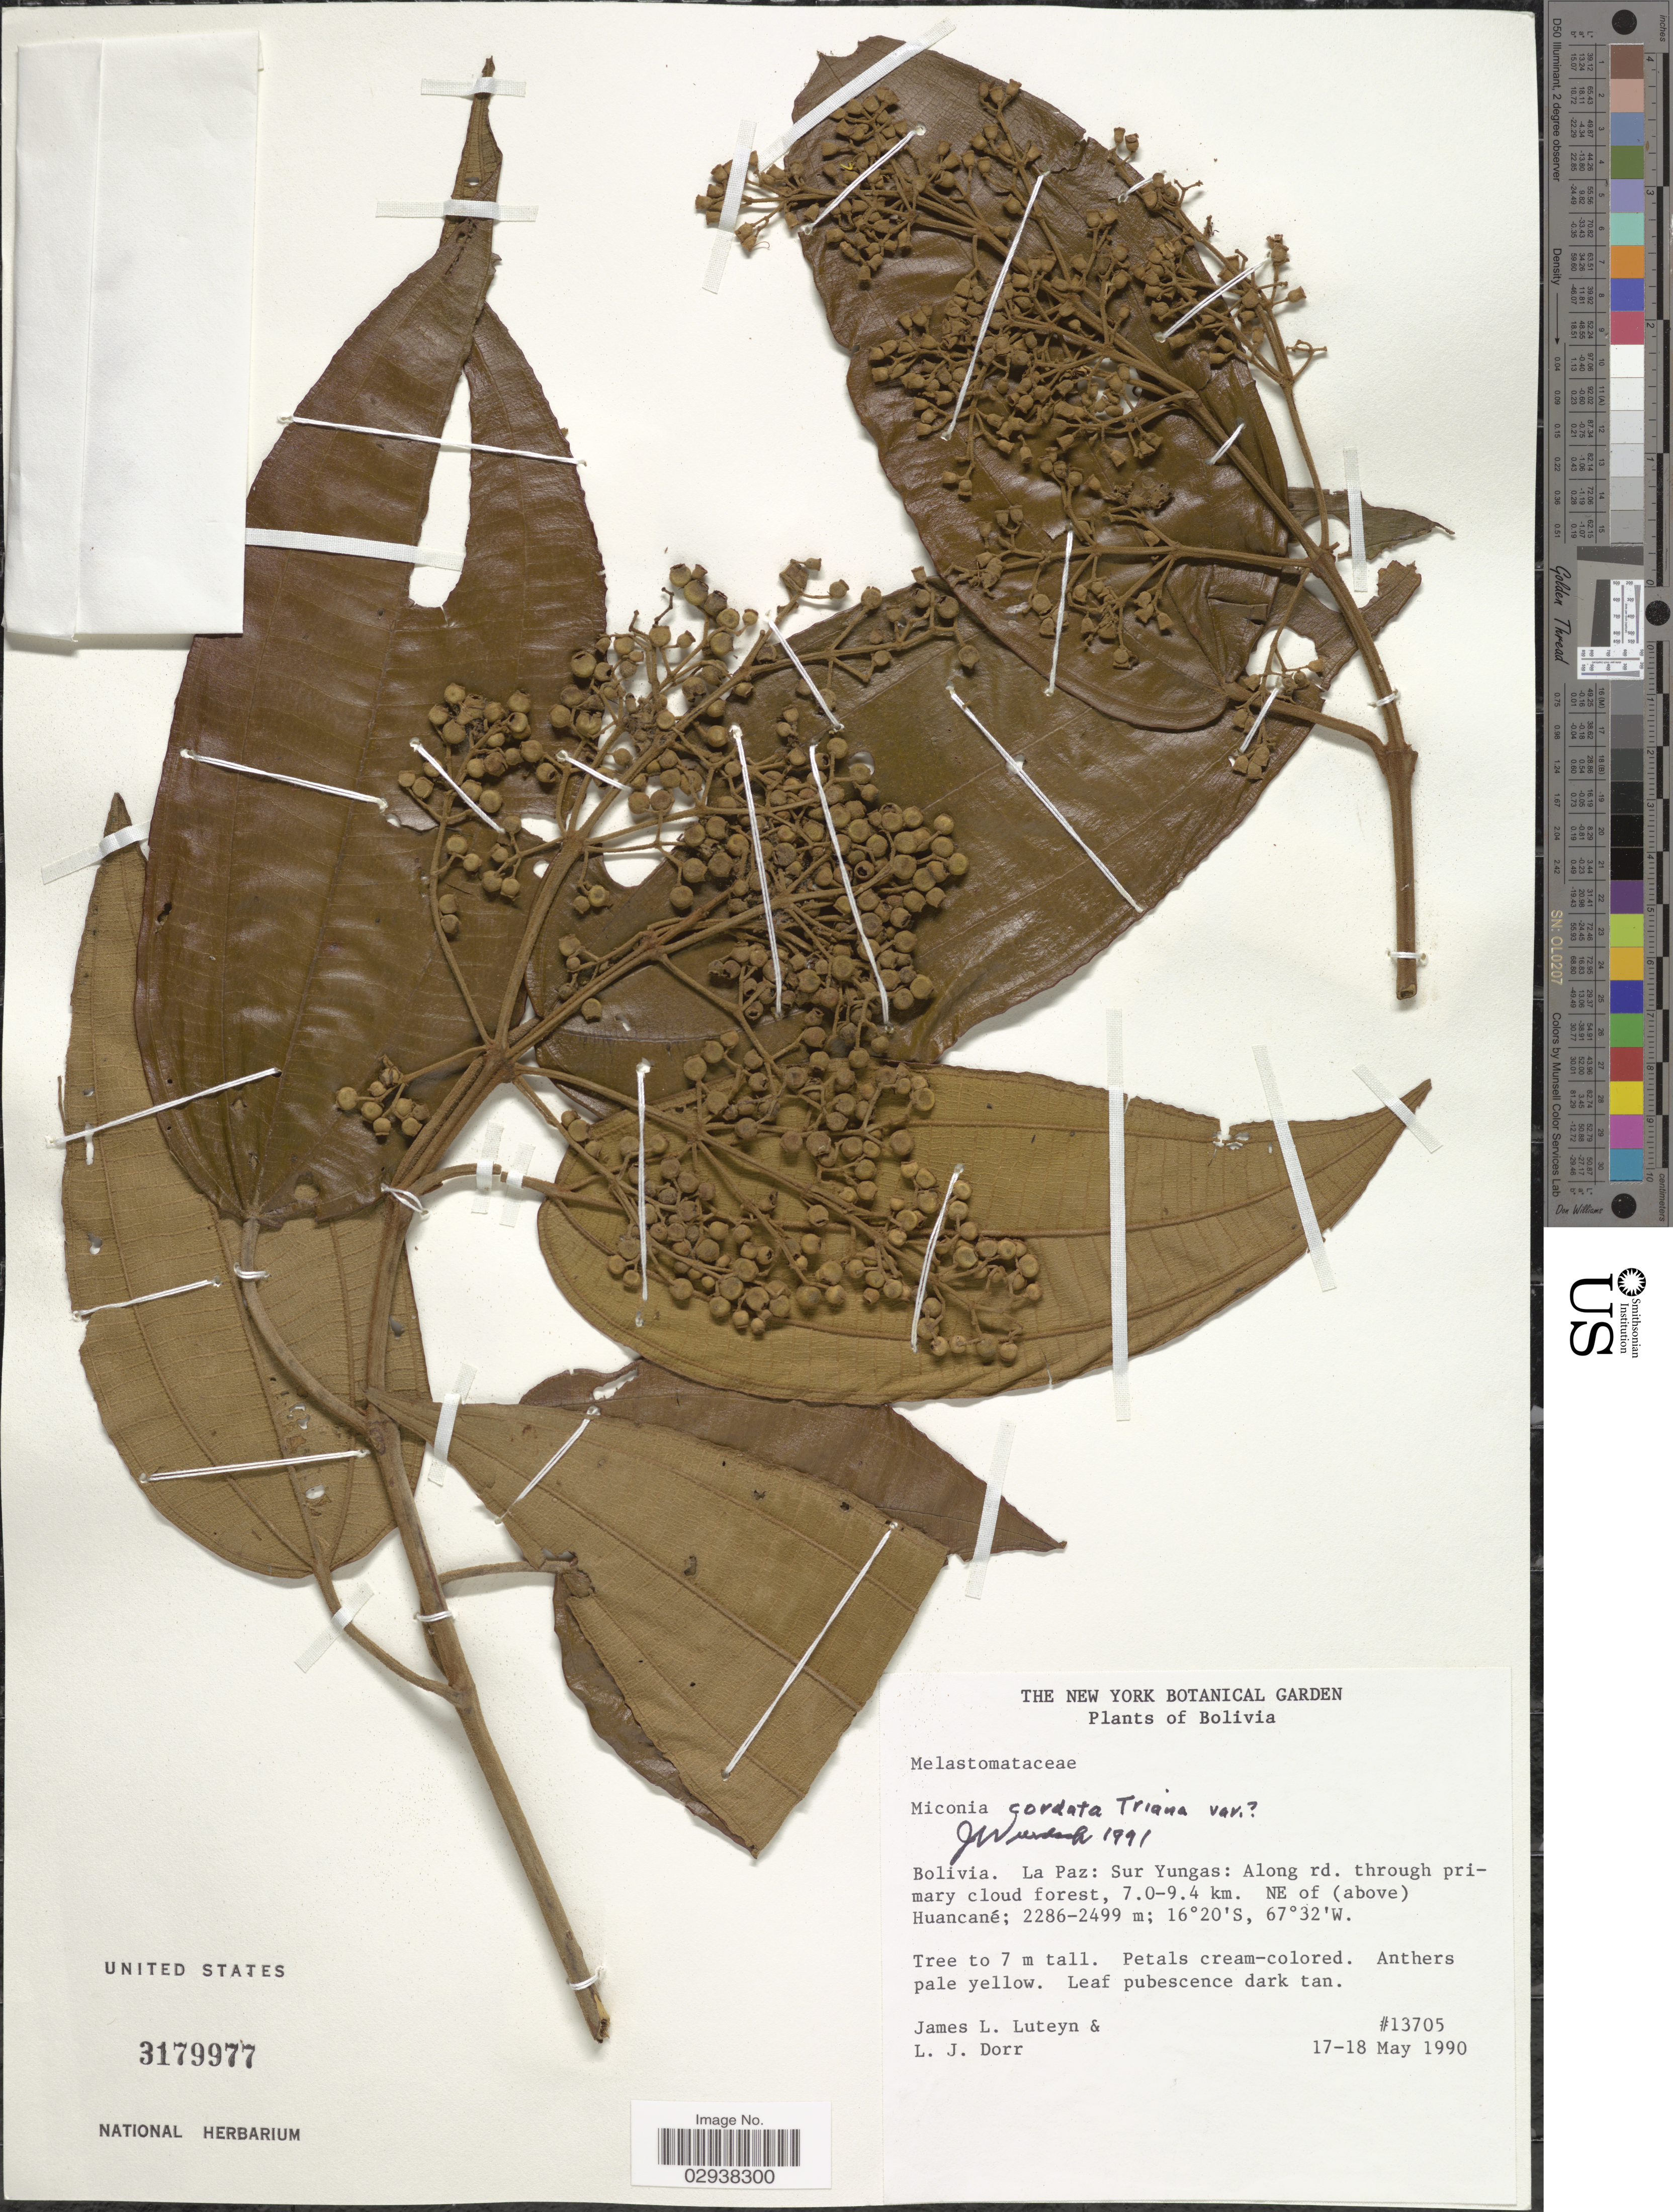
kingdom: Plantae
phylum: Tracheophyta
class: Magnoliopsida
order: Myrtales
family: Melastomataceae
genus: Miconia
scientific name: Miconia cordata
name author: Triana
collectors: J. Luteyn & L. J. Dorr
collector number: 13705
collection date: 1990-05-17/1990-05-18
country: Bolivia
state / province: La Paz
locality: Sur Yungas: Along rd. through primary cloud forest, 7.0-9.4 km. NE of (above) Huancané.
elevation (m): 2286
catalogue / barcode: US 3179977